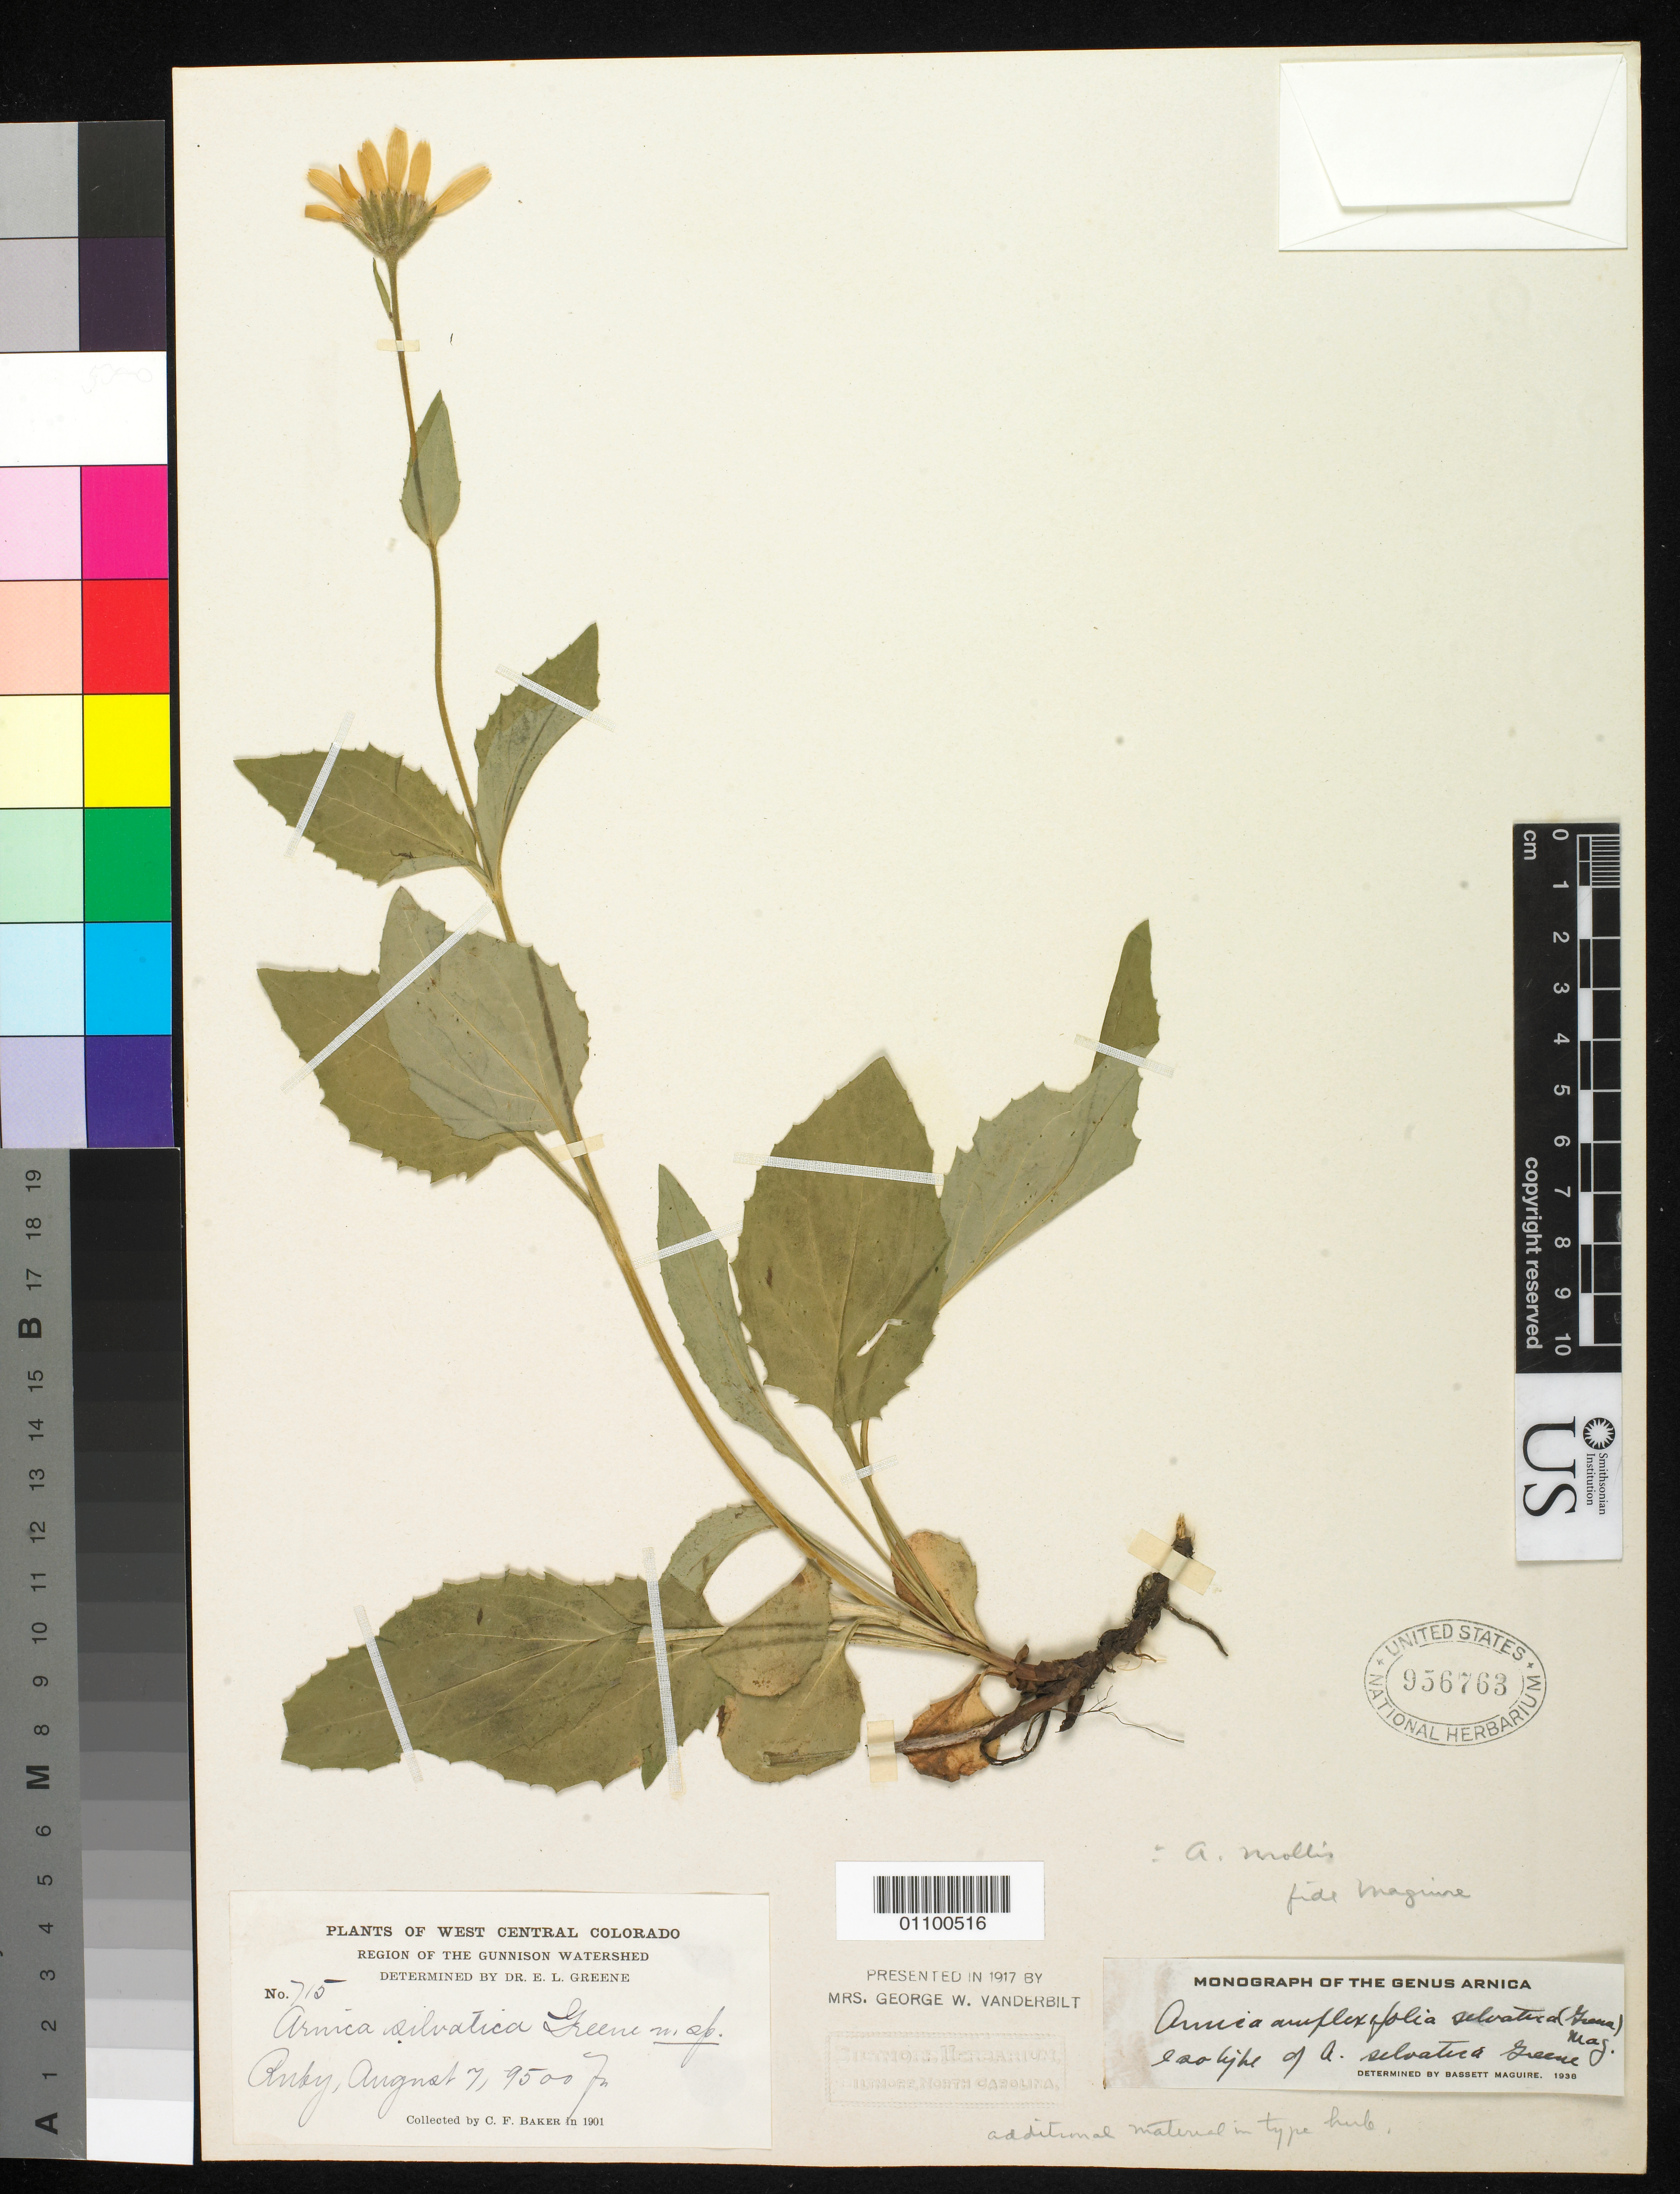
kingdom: Plantae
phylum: Tracheophyta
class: Magnoliopsida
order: Asterales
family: Asteraceae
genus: Arnica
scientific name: Arnica silvatica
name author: Greene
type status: Isotype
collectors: C. F. Baker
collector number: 715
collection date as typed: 07 Aug 1901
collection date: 1901-08-07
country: United States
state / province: Colorado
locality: Ruby.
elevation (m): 2896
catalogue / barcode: US 956763